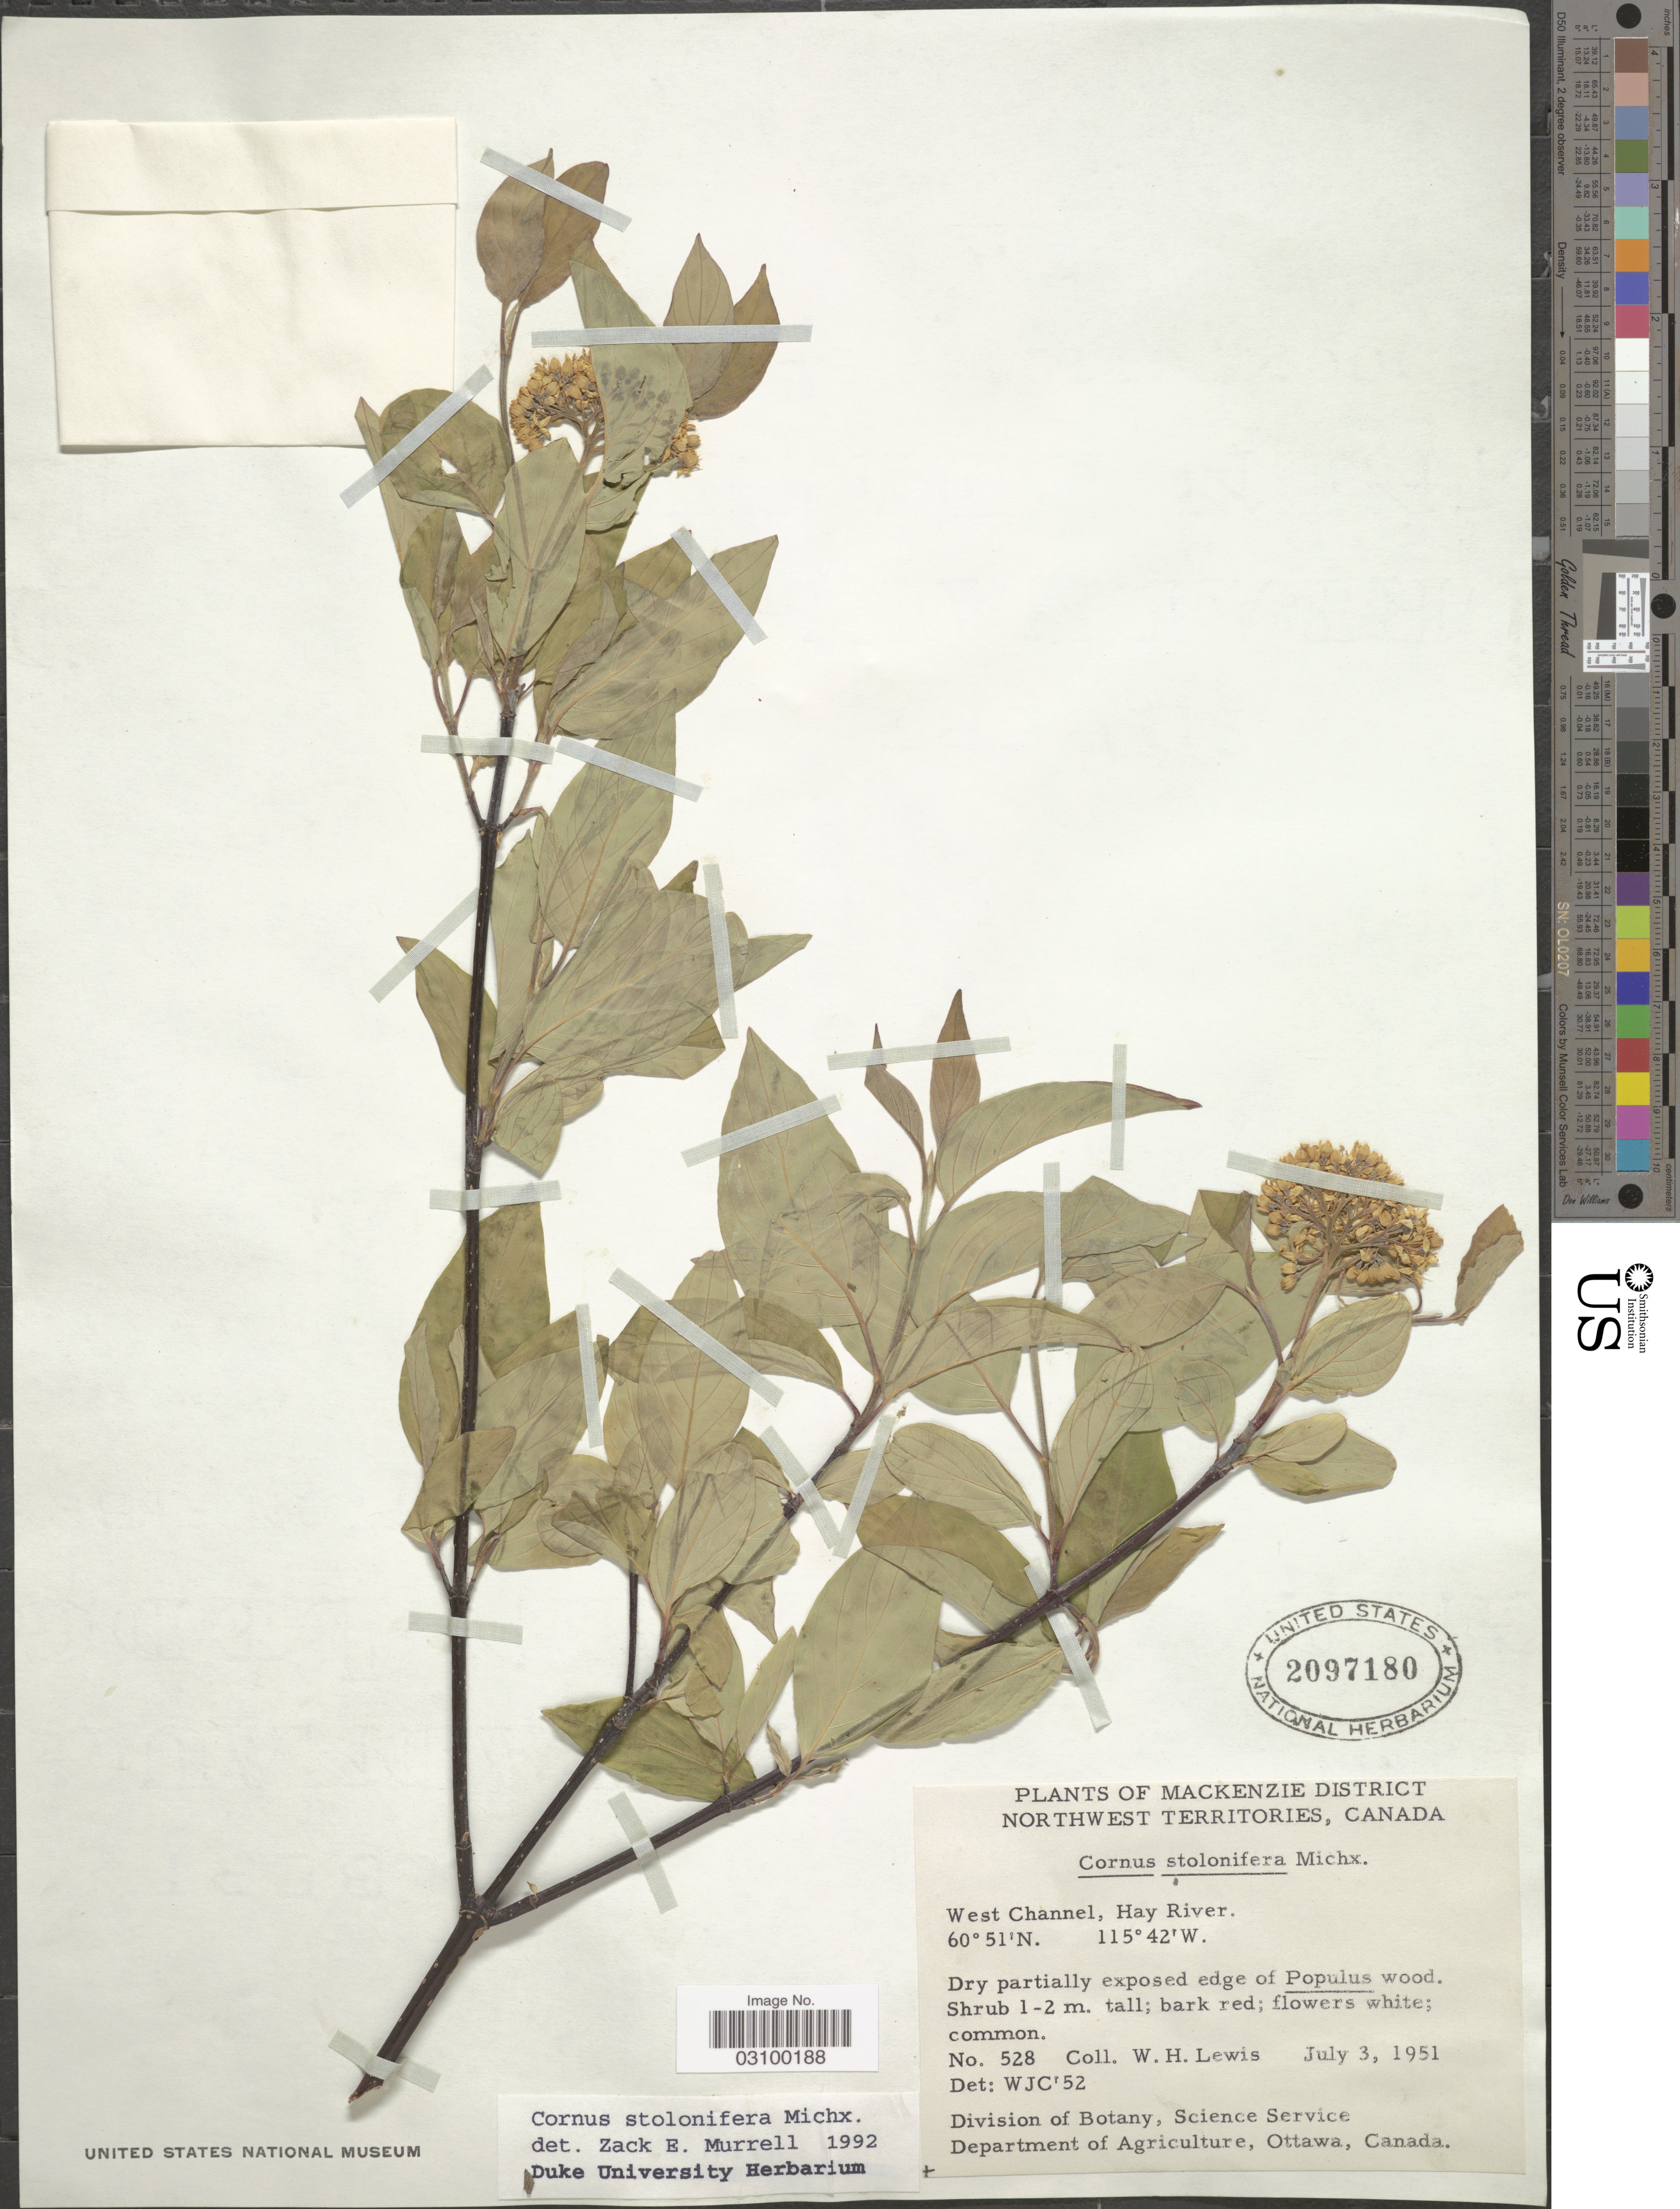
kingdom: Plantae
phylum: Tracheophyta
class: Magnoliopsida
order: Cornales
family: Cornaceae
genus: Cornus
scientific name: Cornus sericea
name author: L.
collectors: W. H. Lewis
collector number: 528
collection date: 1951-07-03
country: Canada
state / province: Northwest Territories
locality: Mackenzie District. West Channel, Hay River.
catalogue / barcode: US 2097180